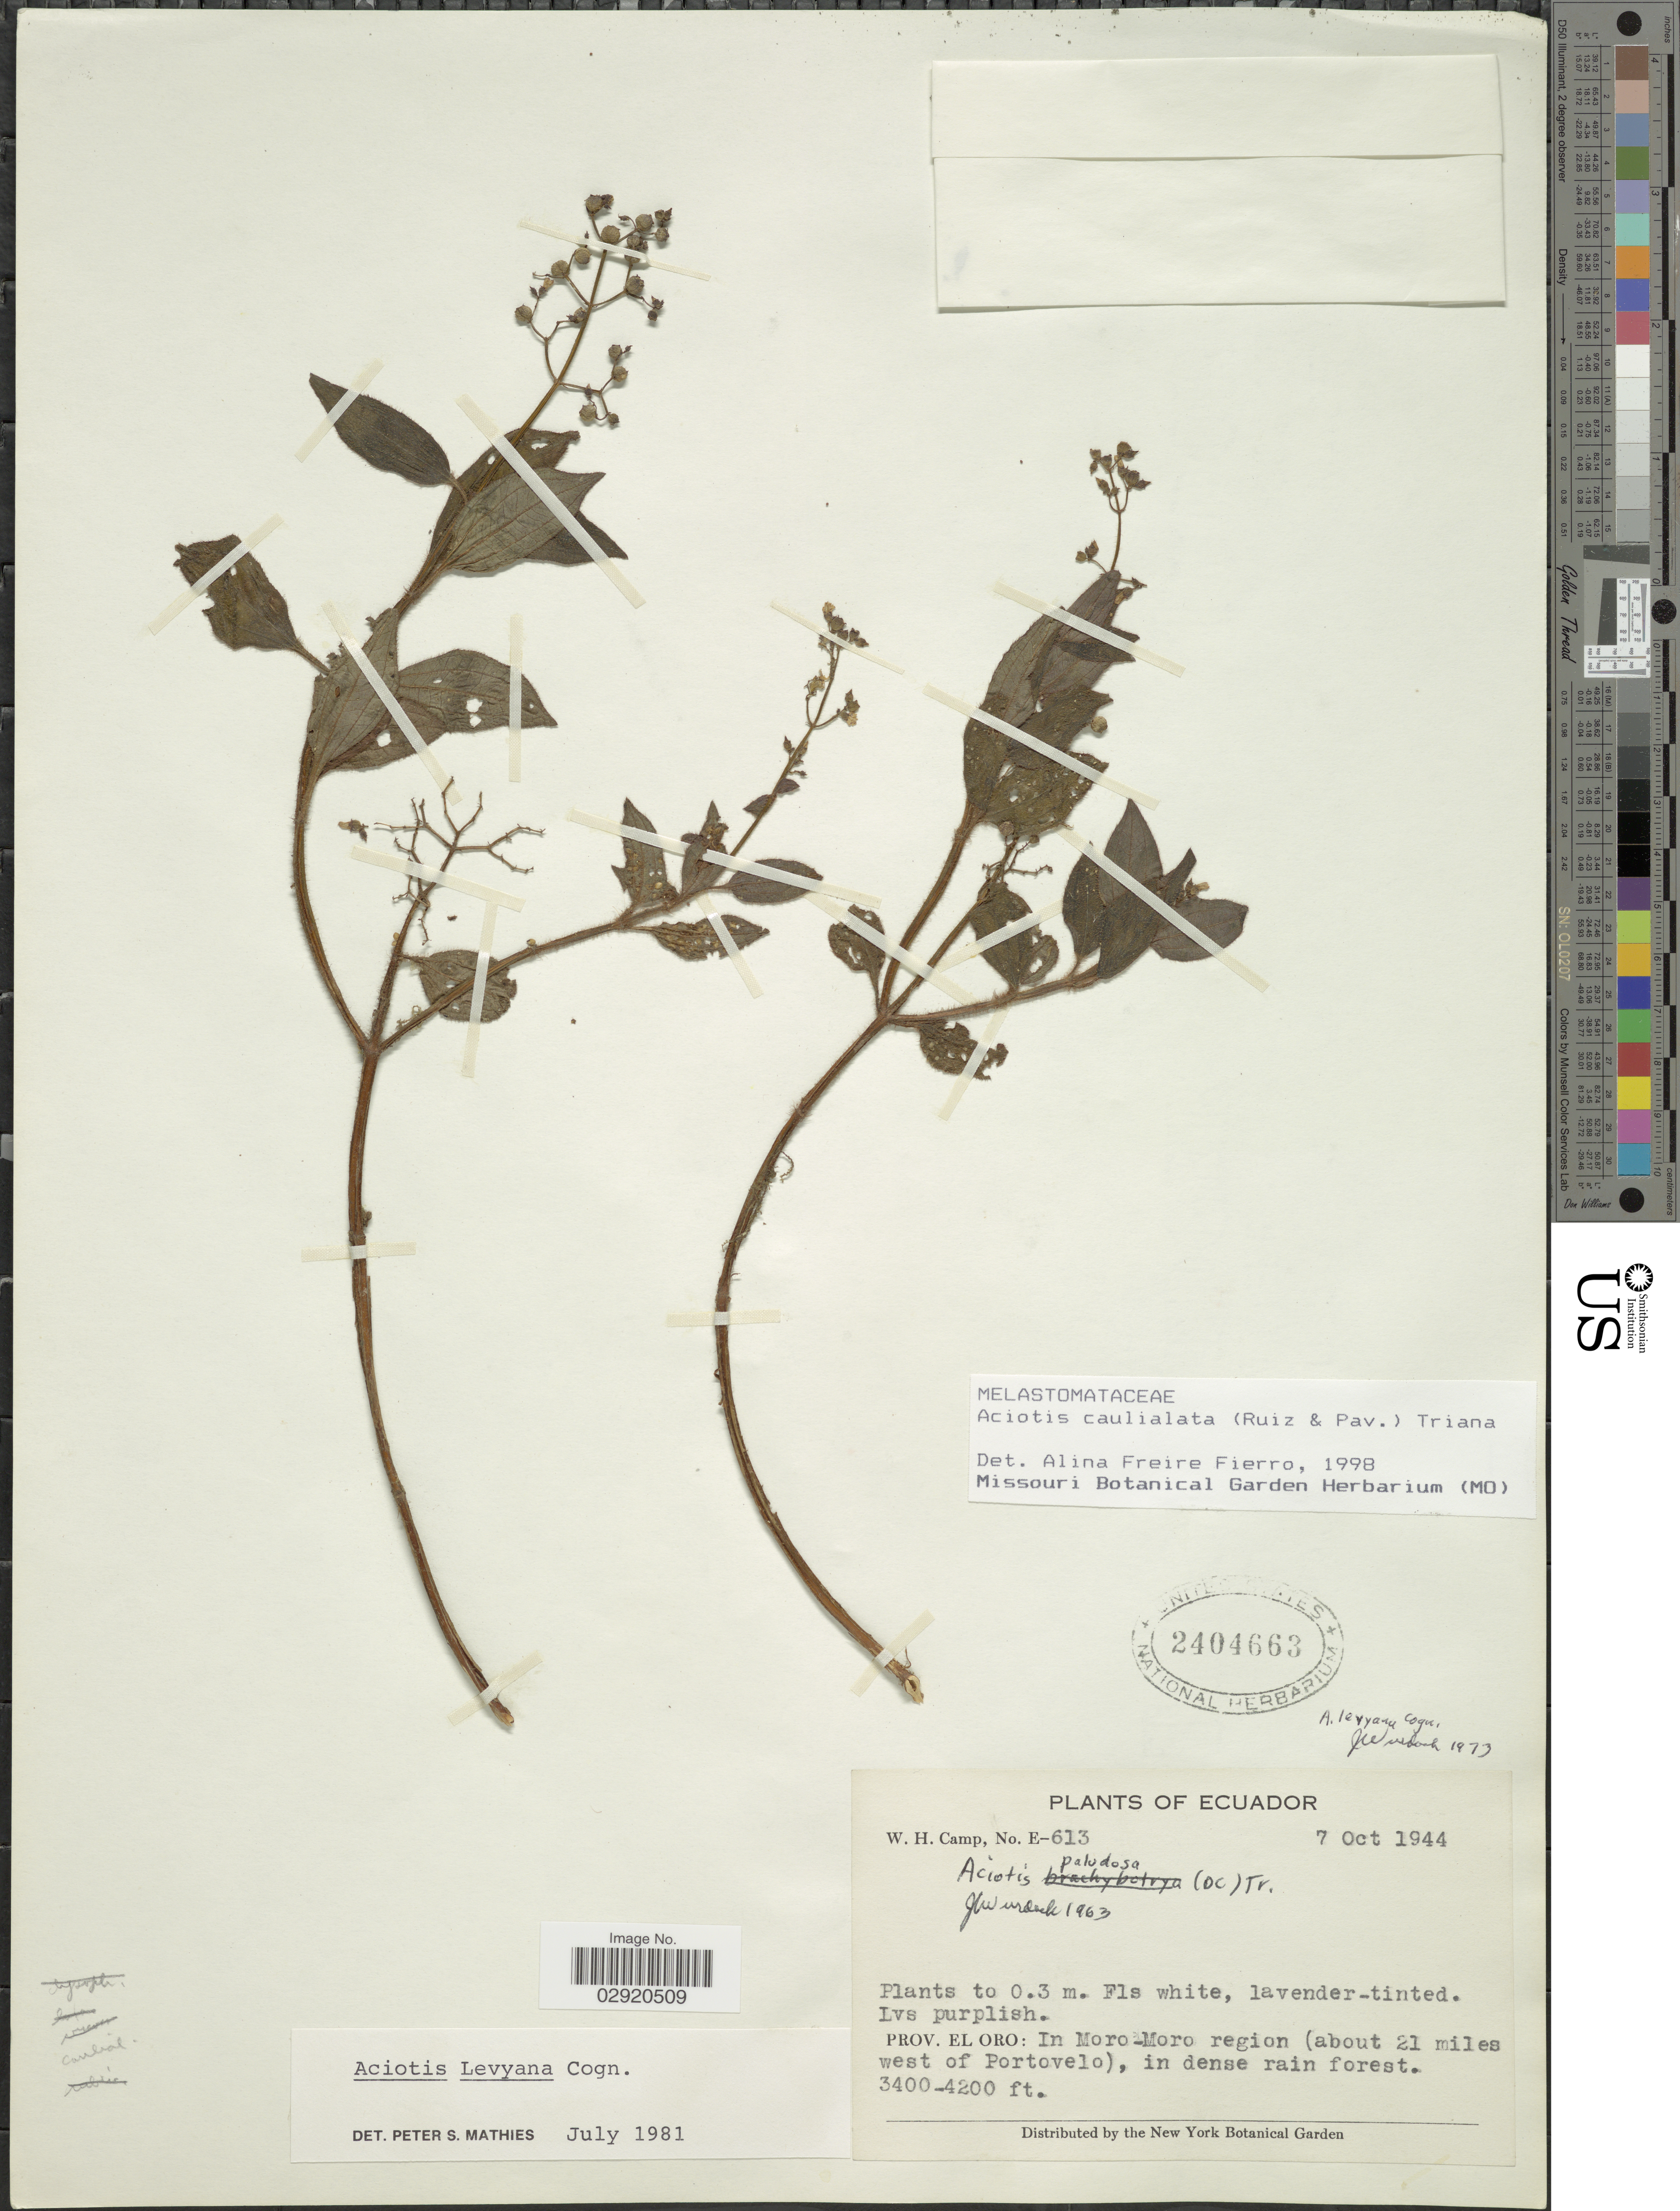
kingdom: Plantae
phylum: Tracheophyta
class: Magnoliopsida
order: Myrtales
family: Melastomataceae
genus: Aciotis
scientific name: Aciotis rubricaulis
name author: (Mart. ex DC.) Triana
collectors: W. H. Camp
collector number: E-613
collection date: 1944-10-07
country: Ecuador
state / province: El Oro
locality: In Moro-Moro region (about 21 miles west of Portovelo).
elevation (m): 1036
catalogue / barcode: US 2404663